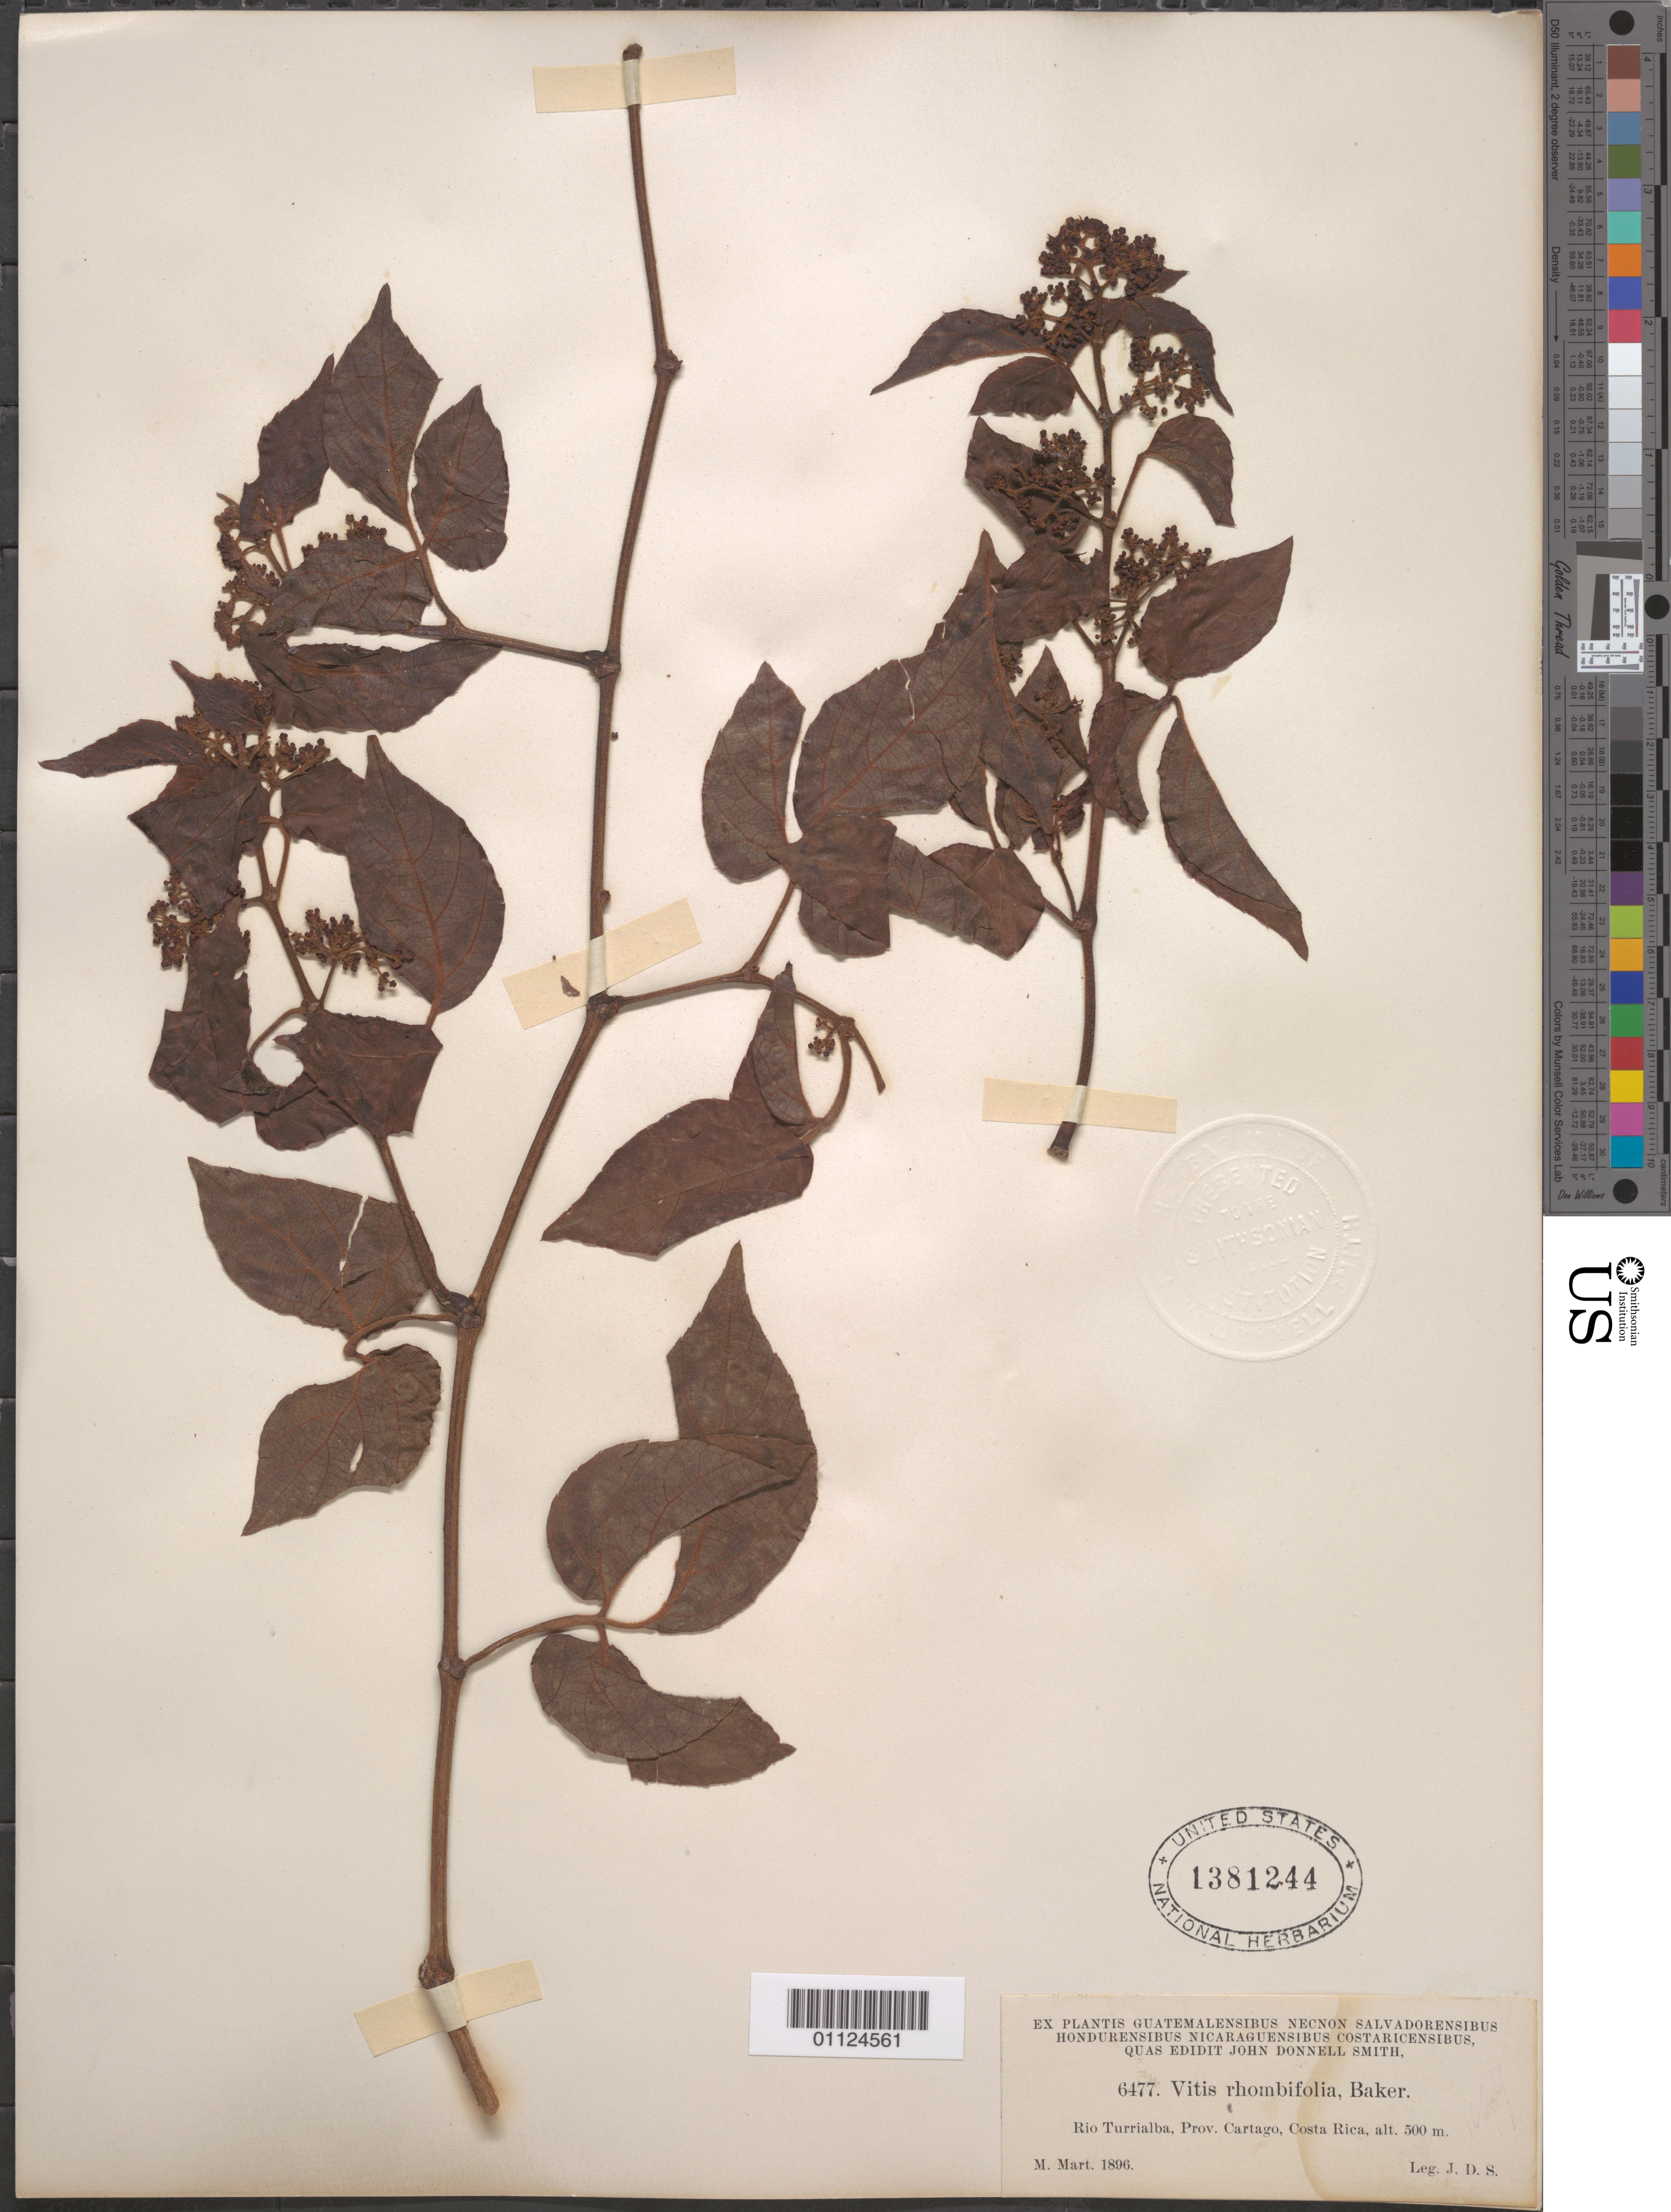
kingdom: Plantae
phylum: Tracheophyta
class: Magnoliopsida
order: Vitales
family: Vitaceae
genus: Cissus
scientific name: Cissus rhombifolia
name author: Vahl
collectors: ex Herb. John Donnell Smith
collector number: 6477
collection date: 1896-03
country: Costa Rica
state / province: Cartago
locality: Rio Turrialba.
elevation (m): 500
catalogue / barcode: US 1381244